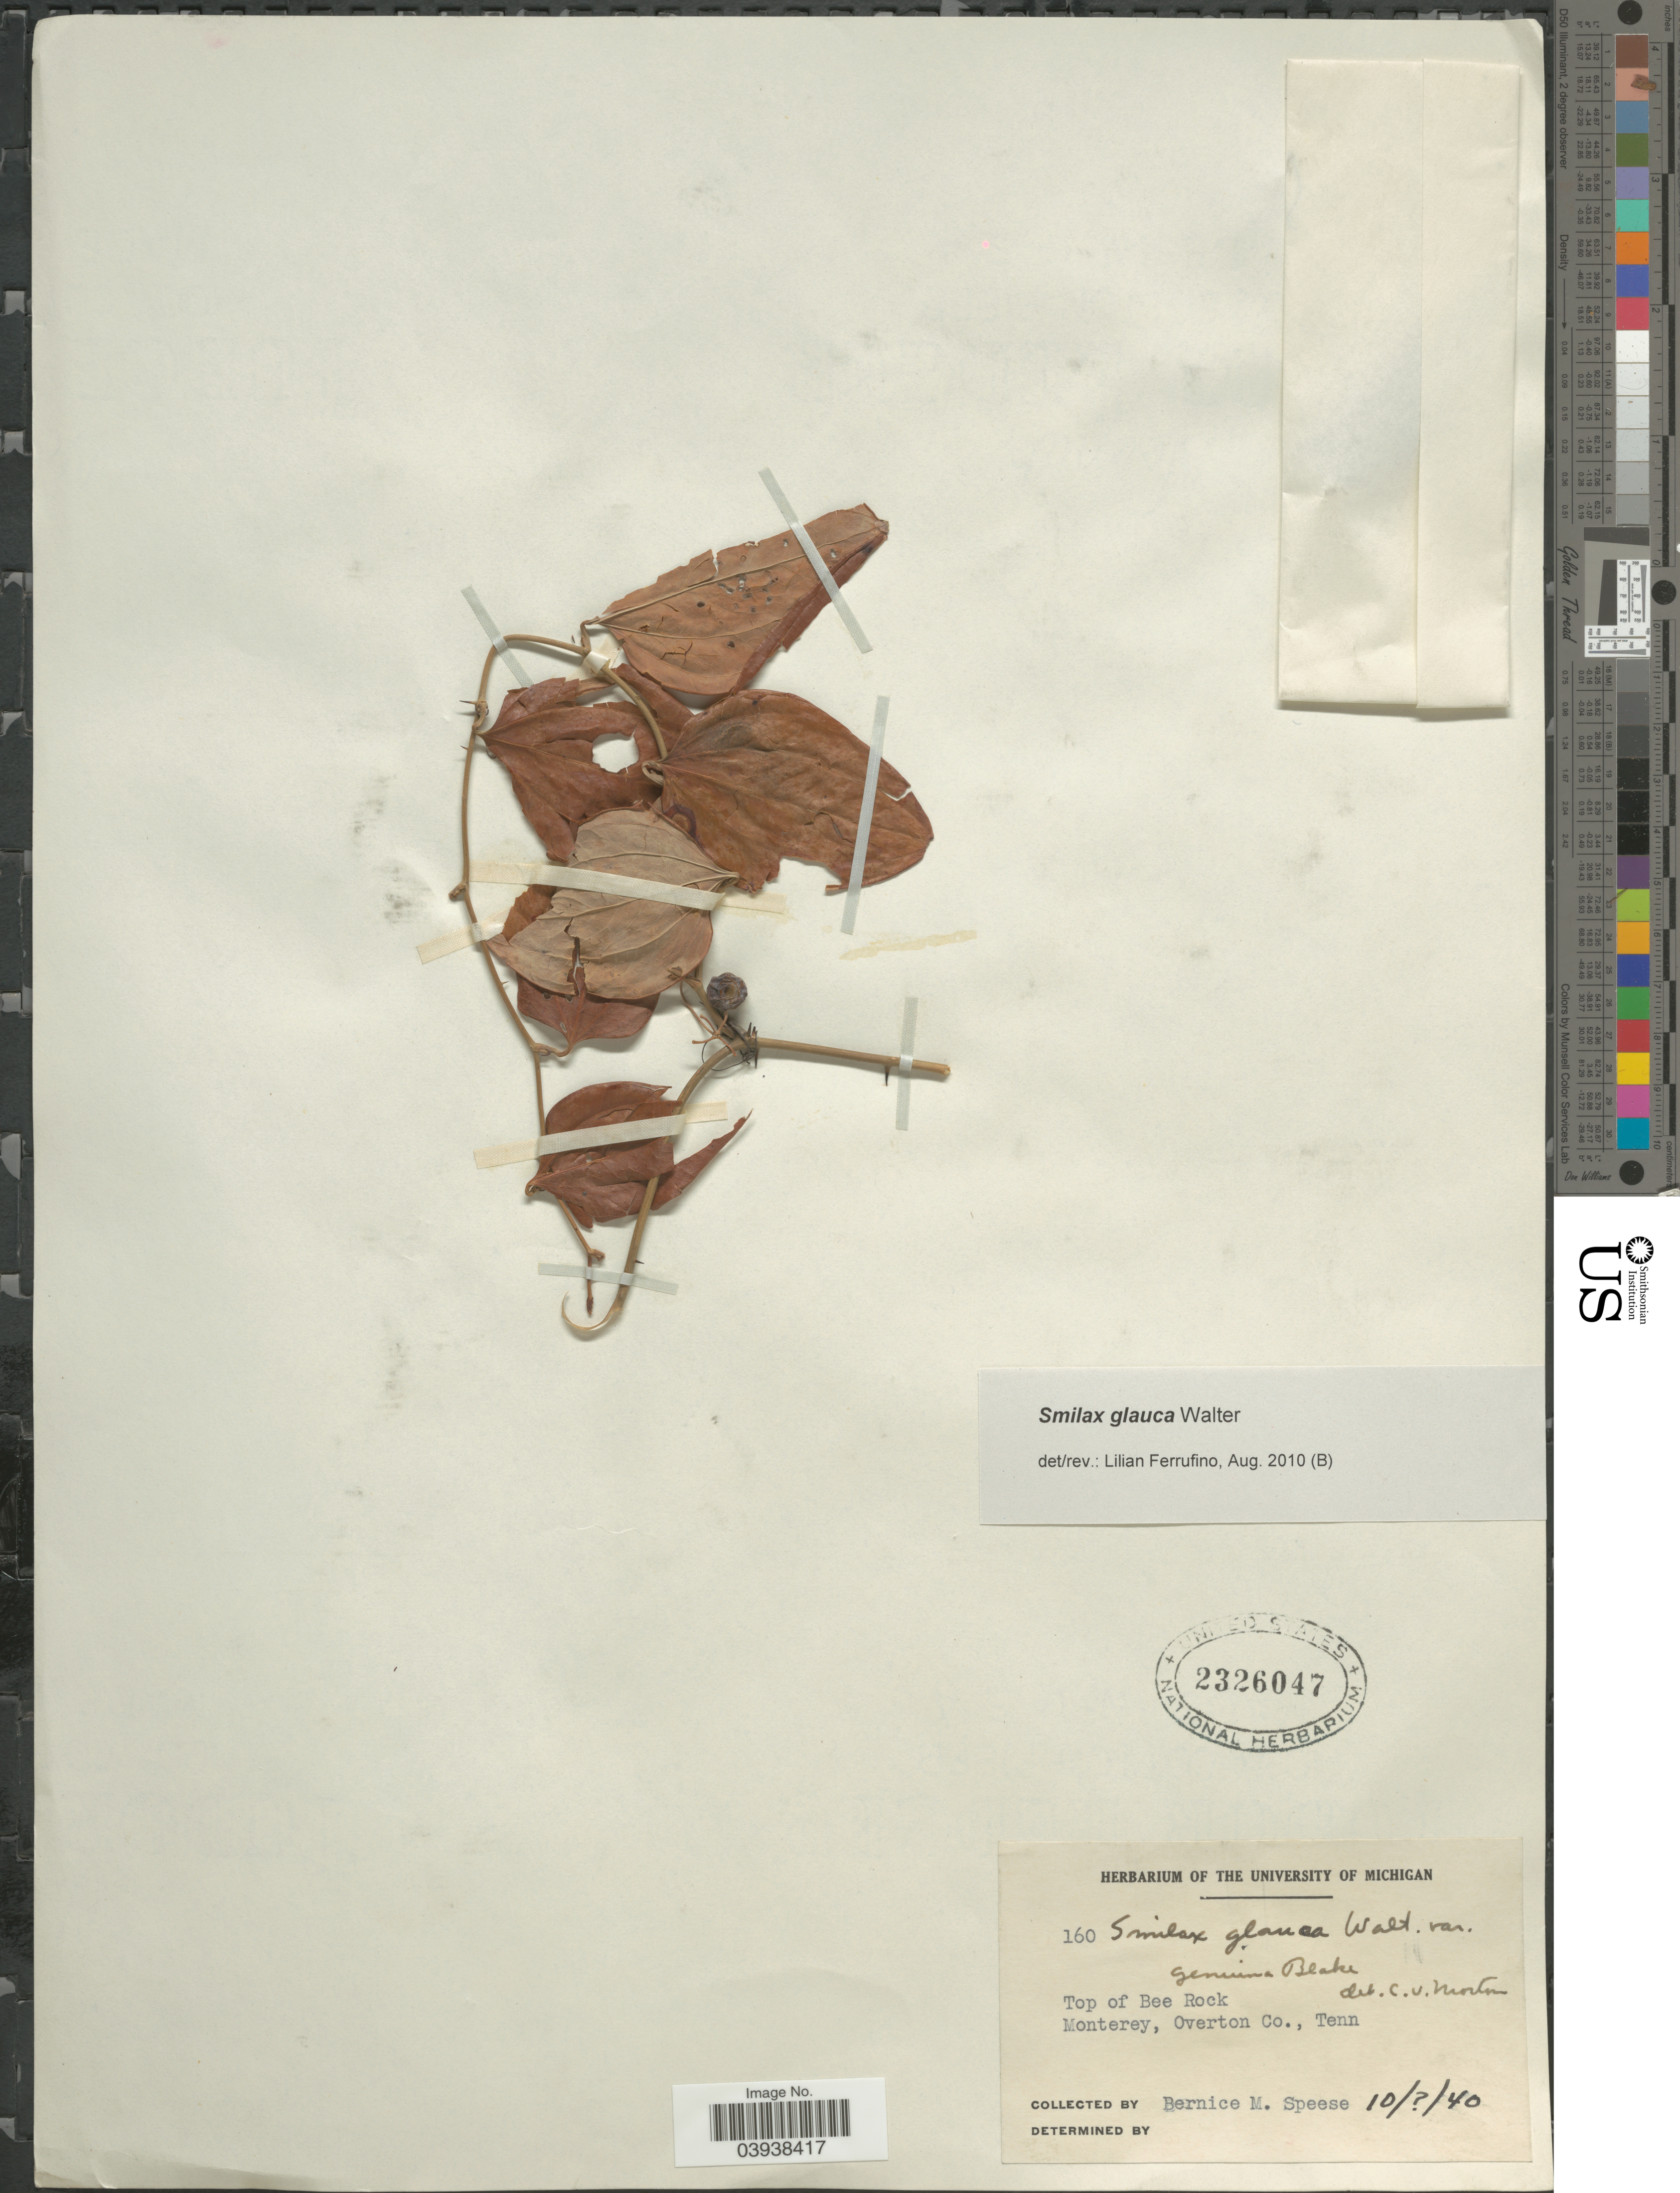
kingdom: Plantae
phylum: Tracheophyta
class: Liliopsida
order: Liliales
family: Smilacaceae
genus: Smilax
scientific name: Smilax glauca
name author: Walter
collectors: B. Speese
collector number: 160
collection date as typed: Transcribed d/m/y: 10/1/40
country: United States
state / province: Tennessee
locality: Top of Bee Rock. Monterey, Overton Co.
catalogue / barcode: US 2326047